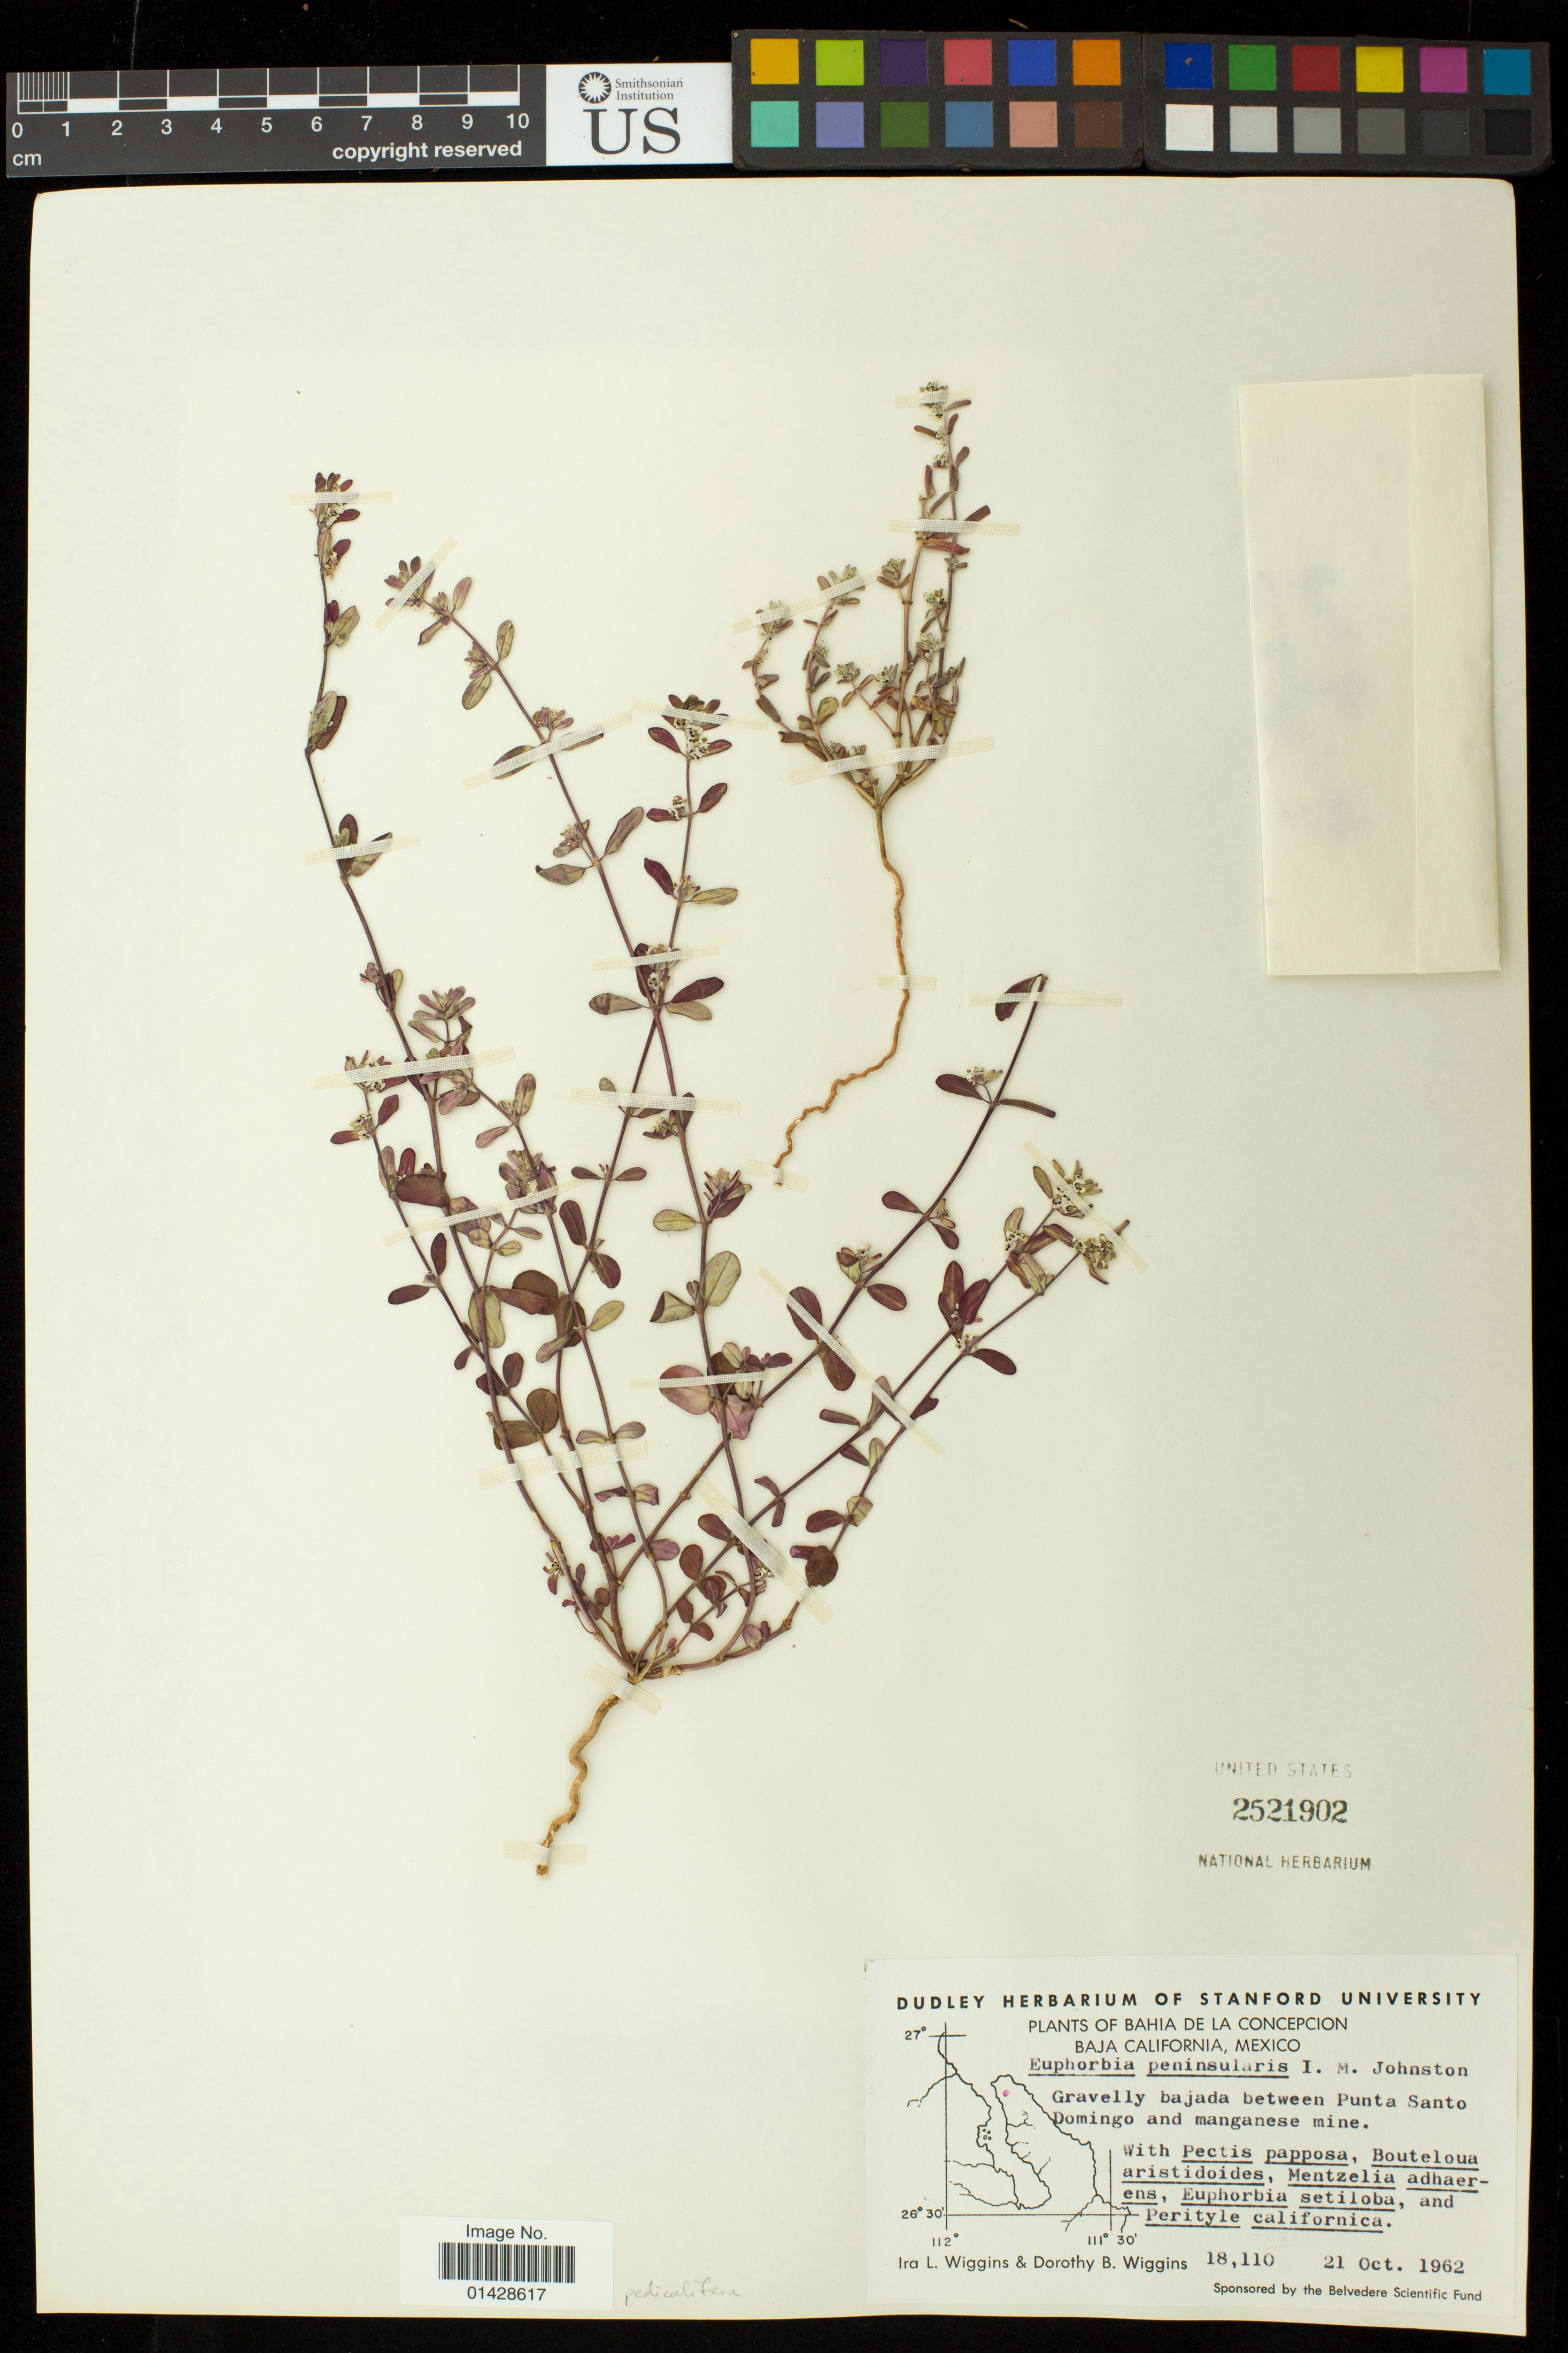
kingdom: Plantae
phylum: Tracheophyta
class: Magnoliopsida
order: Malpighiales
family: Euphorbiaceae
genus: Euphorbia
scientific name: Euphorbia pediculifera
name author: Engelm.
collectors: I. L. Wiggins & D. B. Wiggins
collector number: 18, 110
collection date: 1962-10-21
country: Mexico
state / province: Baja California Sur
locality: Gravelly bajada between Punta Santo Domingo and manganese mine.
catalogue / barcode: US 2521902